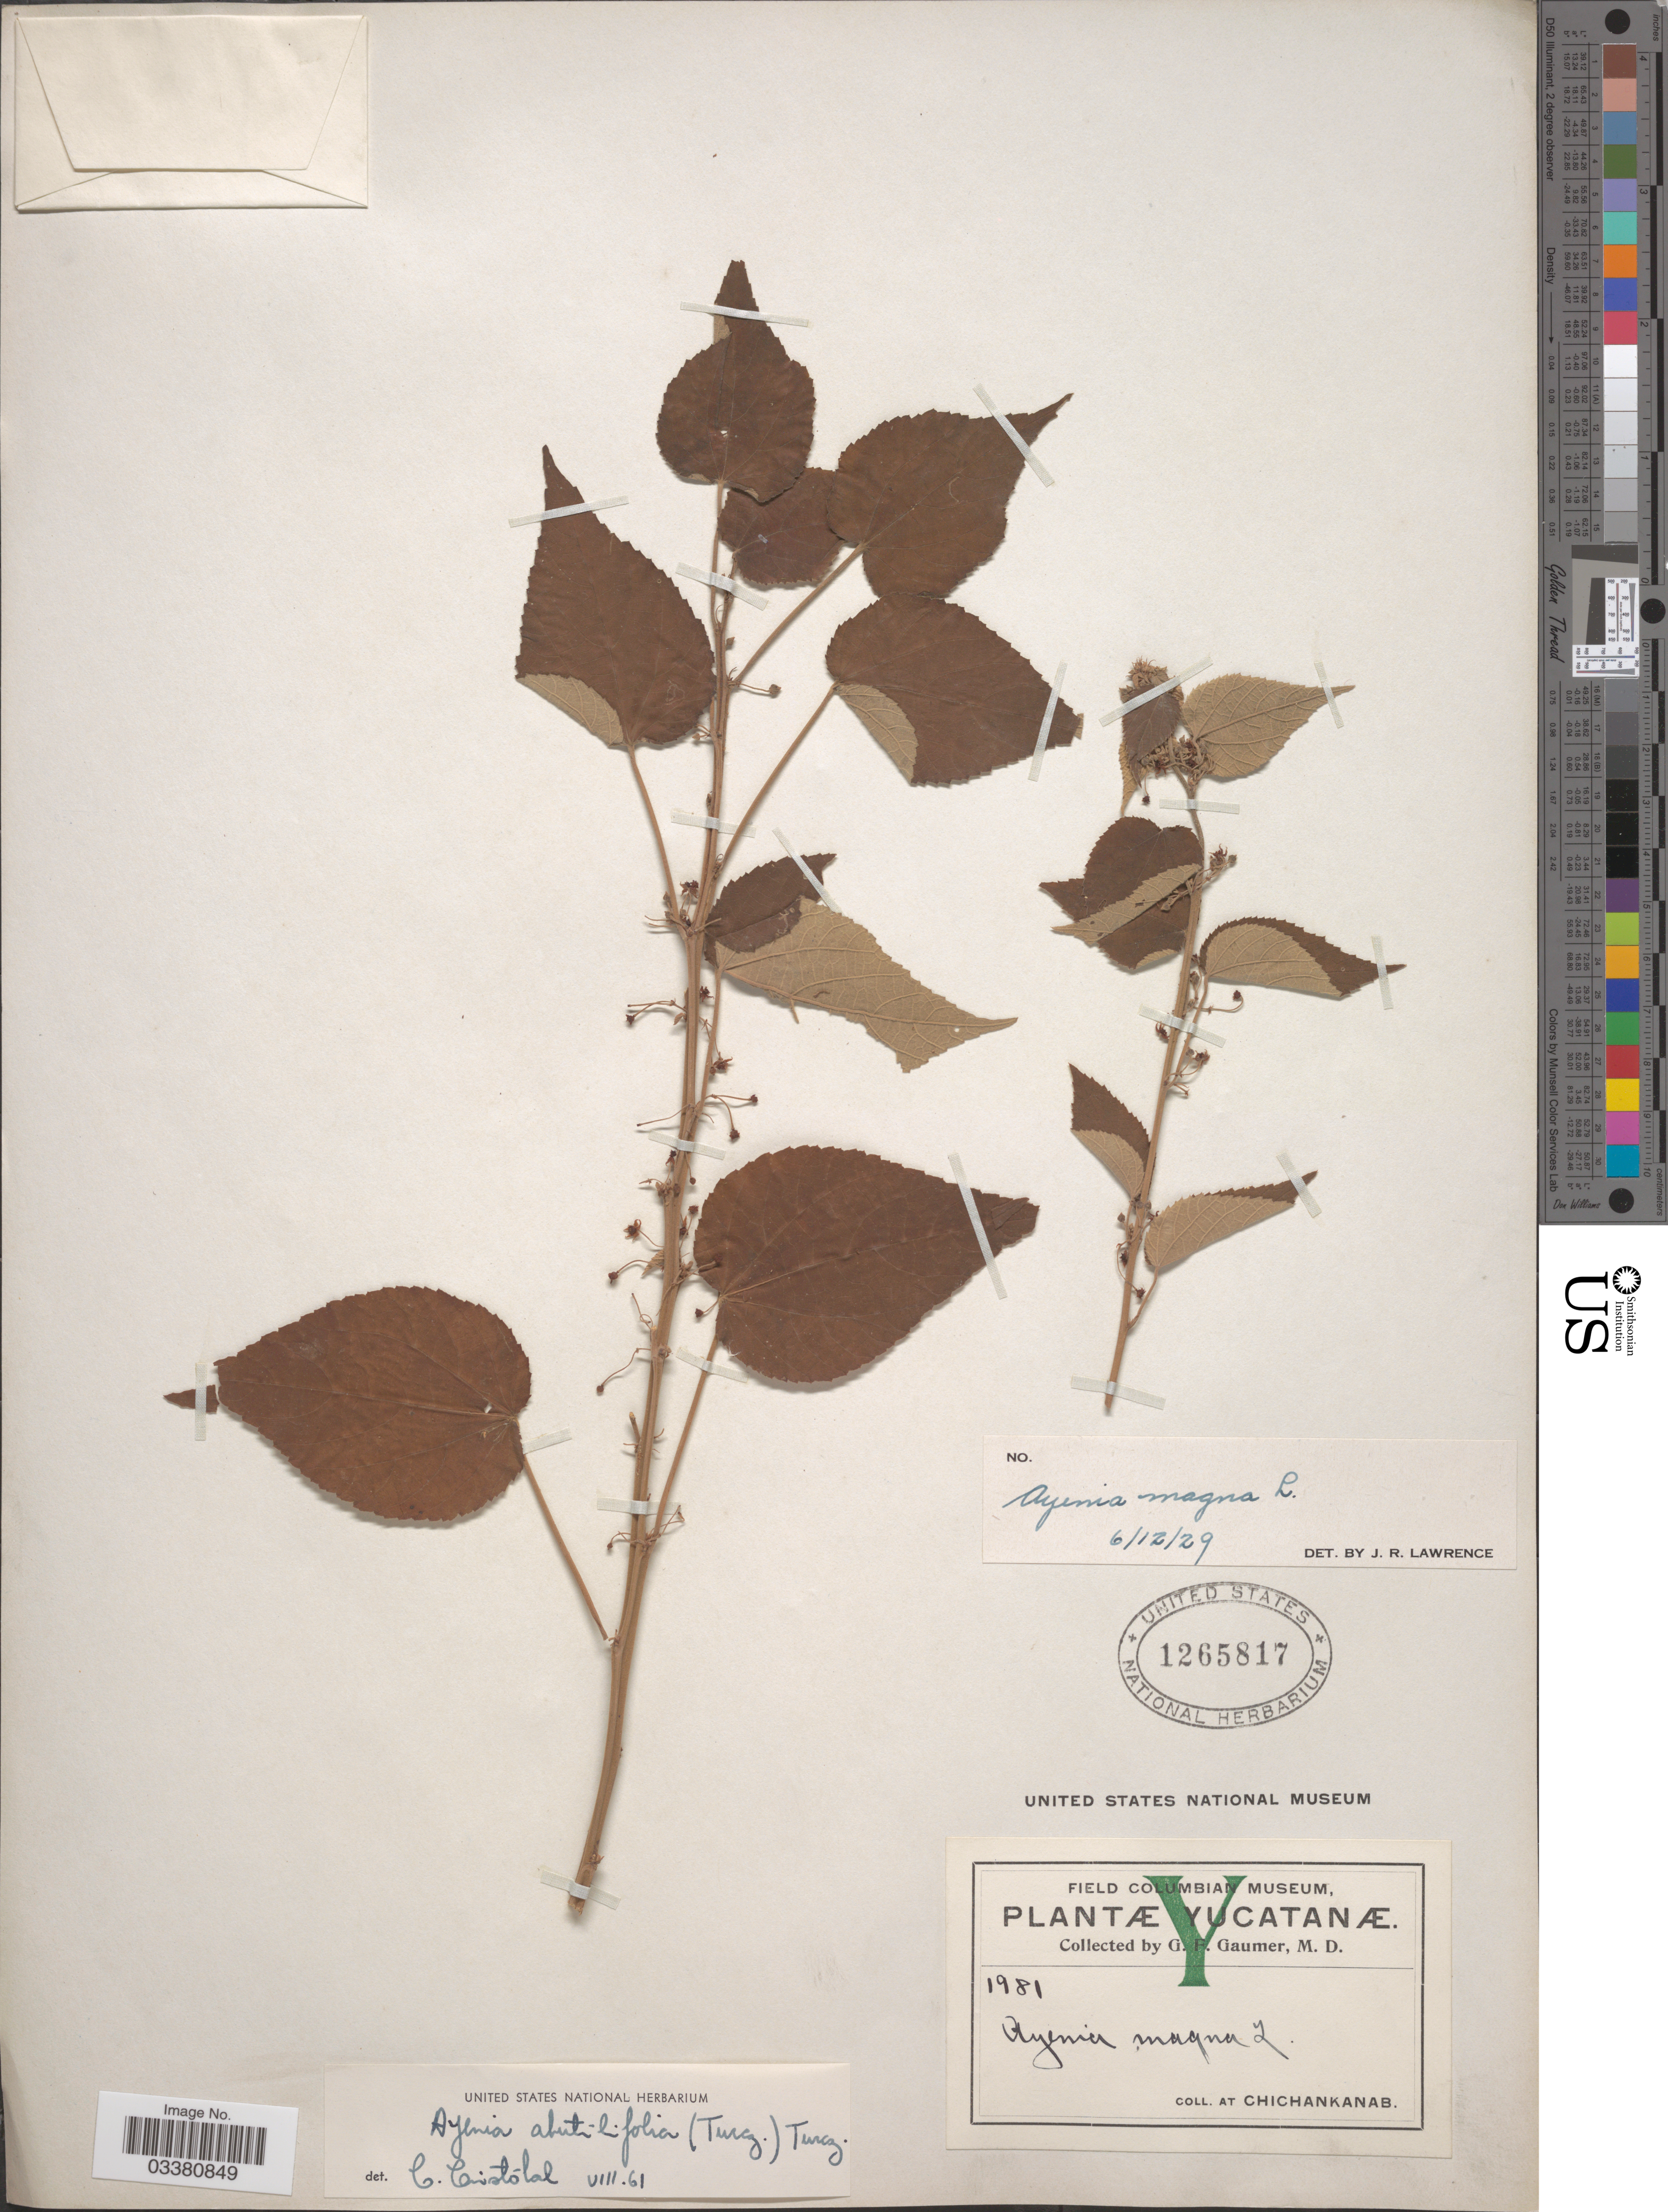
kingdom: Plantae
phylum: Tracheophyta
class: Magnoliopsida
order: Malvales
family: Malvaceae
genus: Ayenia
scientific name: Ayenia abutilifolia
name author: (Turcz.) Turcz.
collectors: G. F. Gaumer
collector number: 1981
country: Mexico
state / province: Yucatán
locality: At Chichankanab.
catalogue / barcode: US 1265817